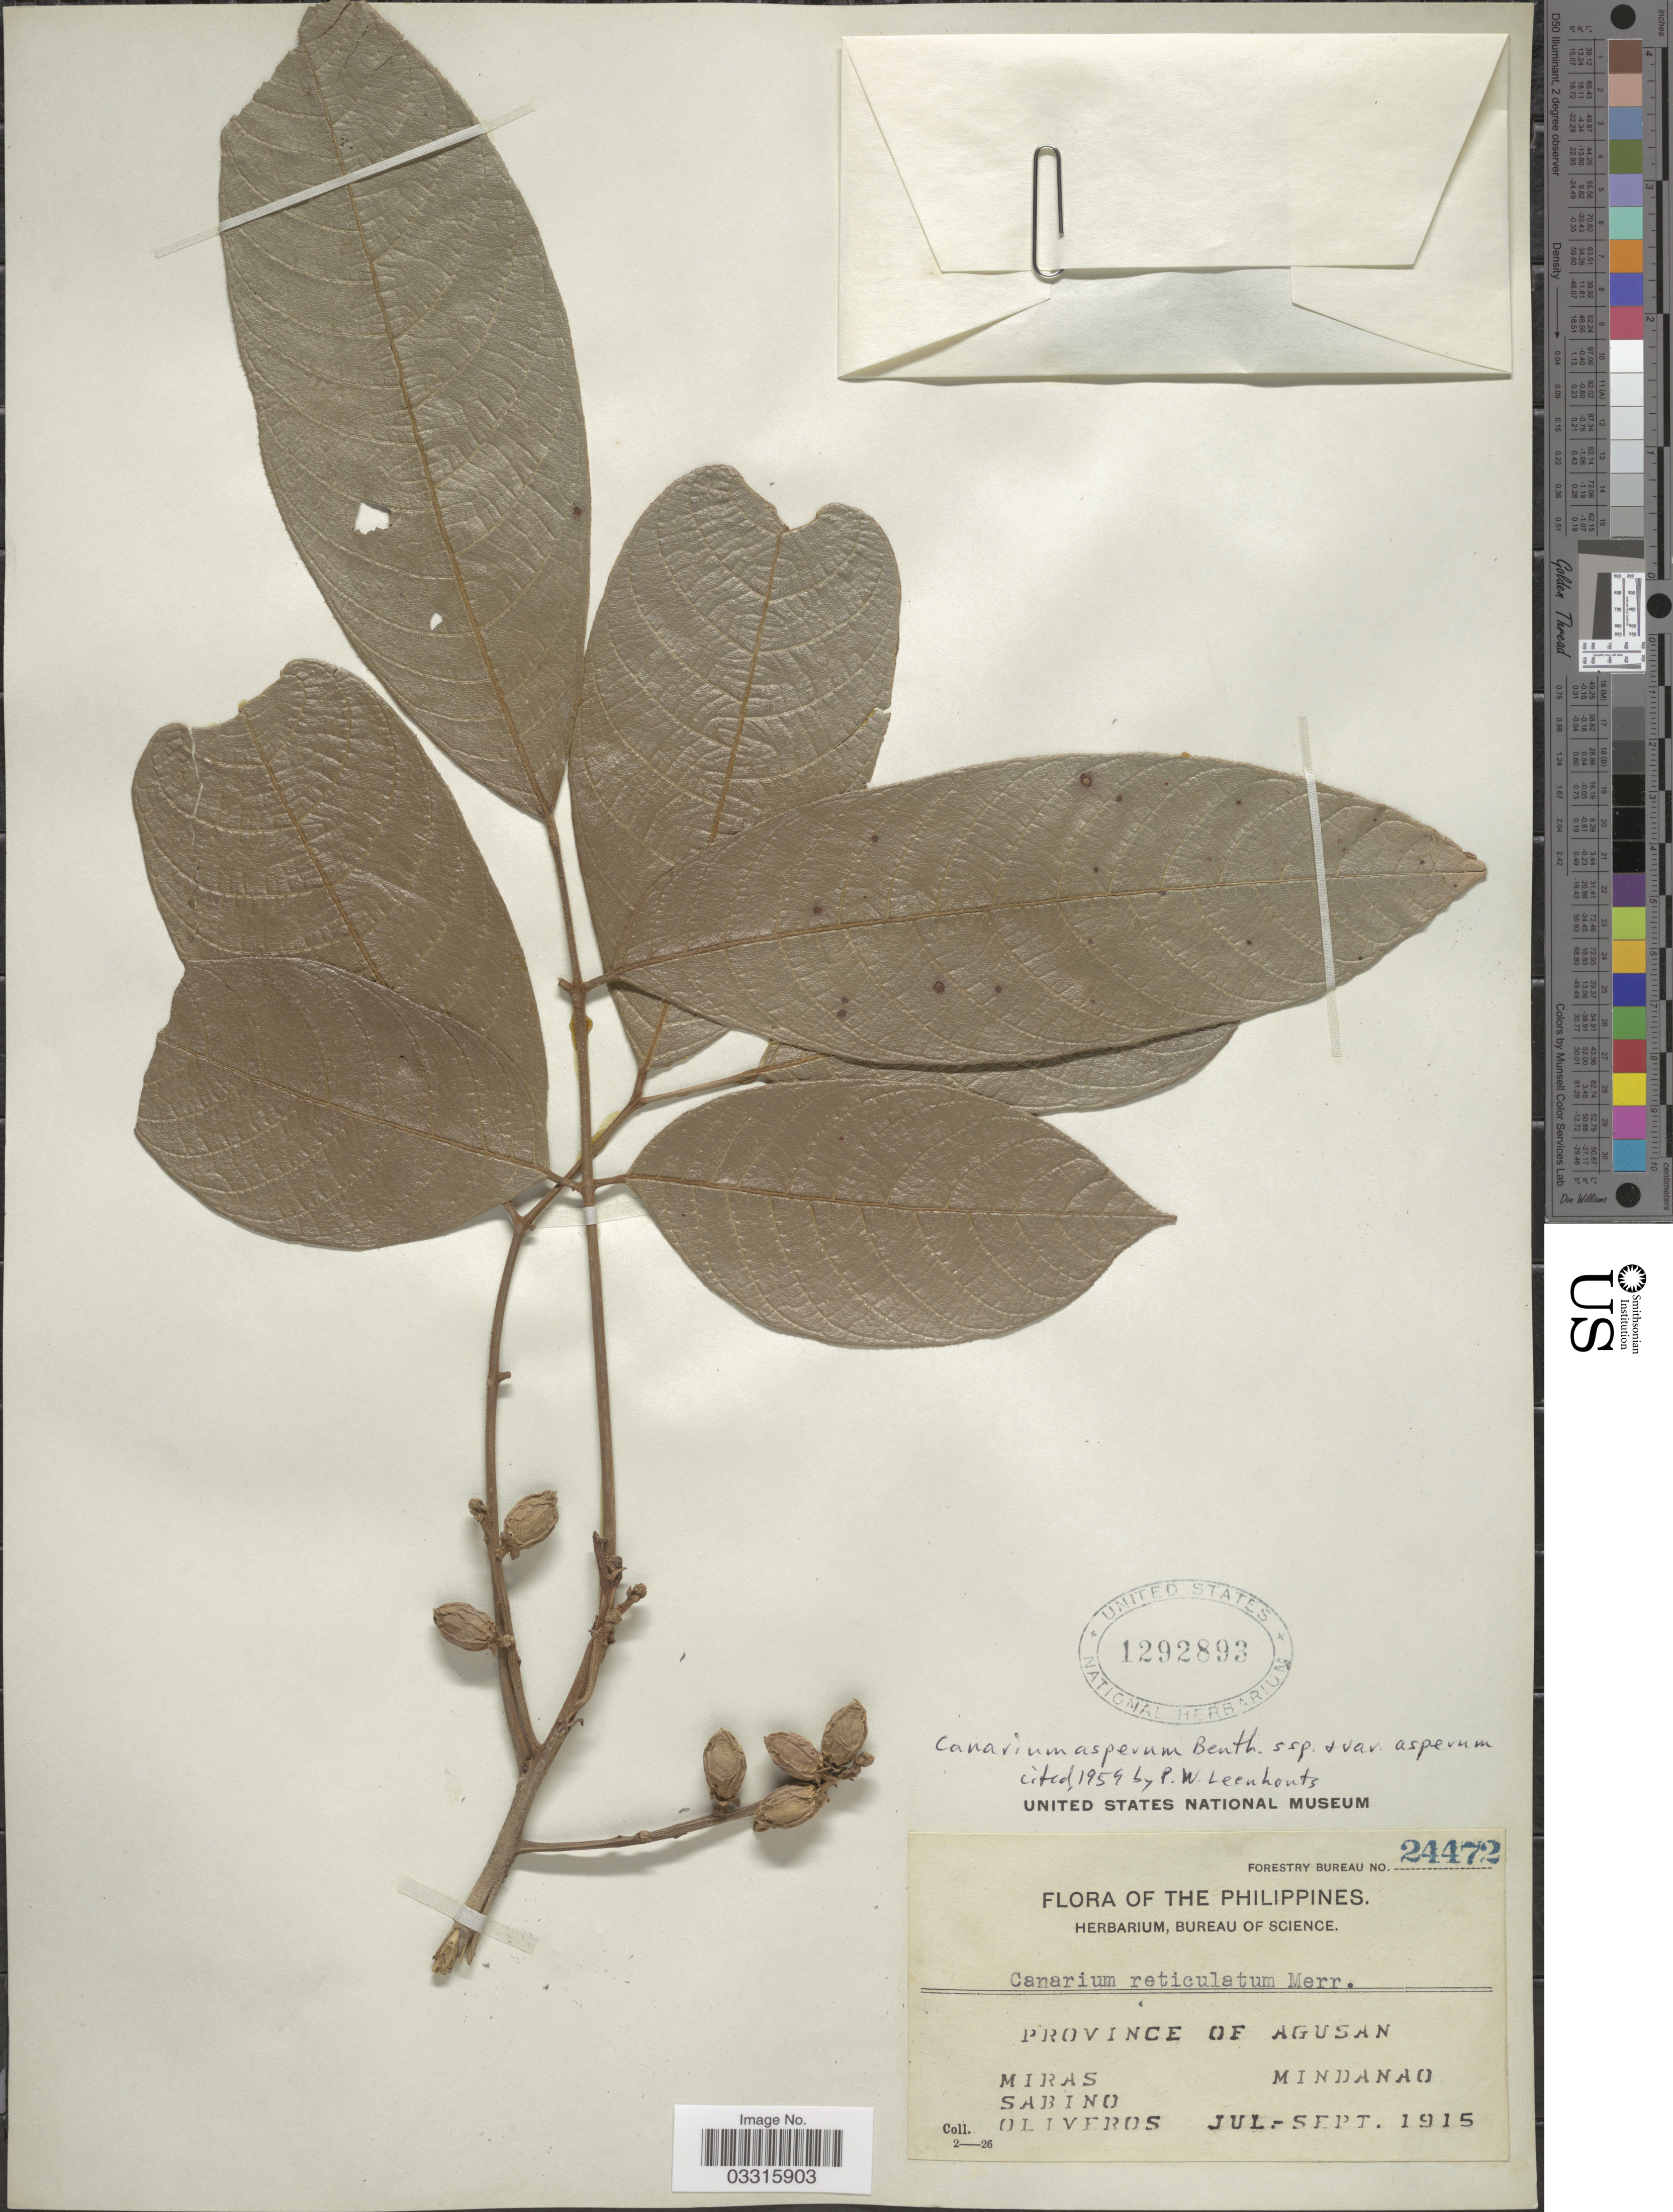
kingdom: Plantae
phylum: Tracheophyta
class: Magnoliopsida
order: Sapindales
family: Burseraceae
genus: Canarium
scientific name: Canarium asperum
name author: Benth.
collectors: Miras, Sabino & Oliveros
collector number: Forestry Bureau 24472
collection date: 1915-07/1915-09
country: Philippines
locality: Province of Agusan. Mindanao.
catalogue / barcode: US 1292893